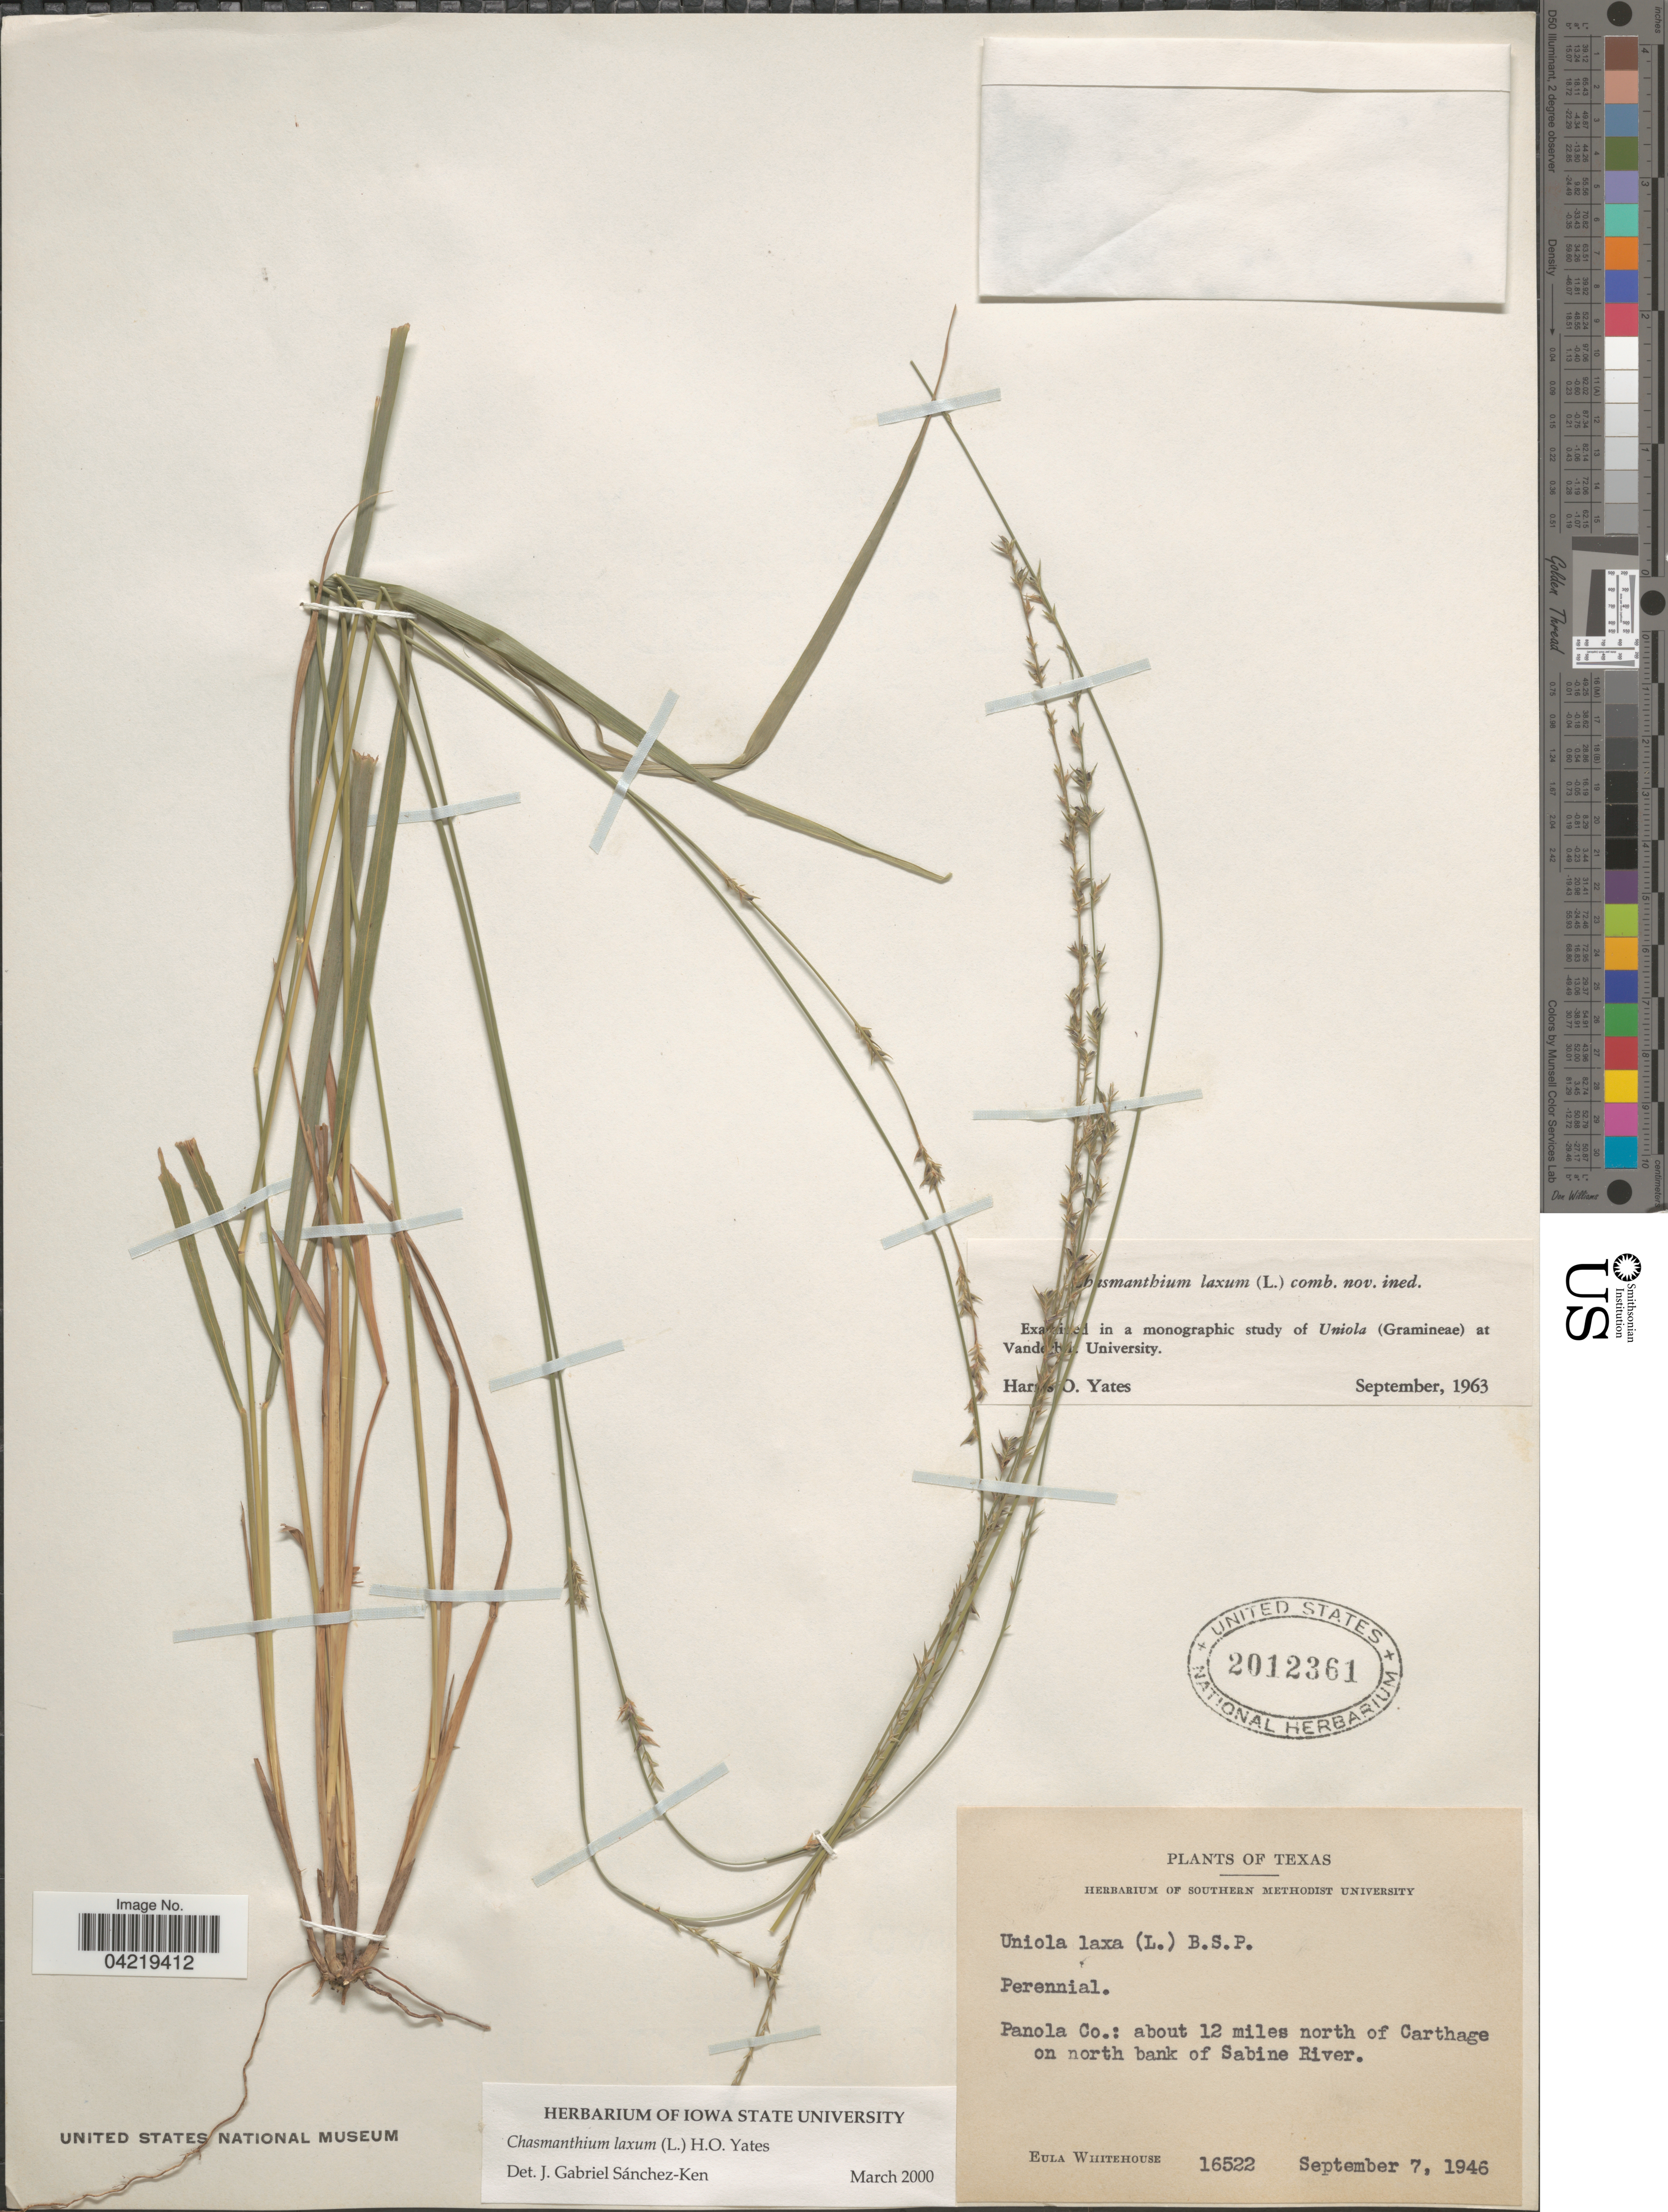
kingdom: Plantae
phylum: Tracheophyta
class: Liliopsida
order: Poales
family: Poaceae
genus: Chasmanthium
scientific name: Chasmanthium laxum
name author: (L.) H.O. Yates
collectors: E. Whitehouse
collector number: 16522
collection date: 1946-09-07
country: United States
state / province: Texas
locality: Panola Co.: about 12 miles north of Carthage on north bank of Sabine River.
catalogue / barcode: US 2012361